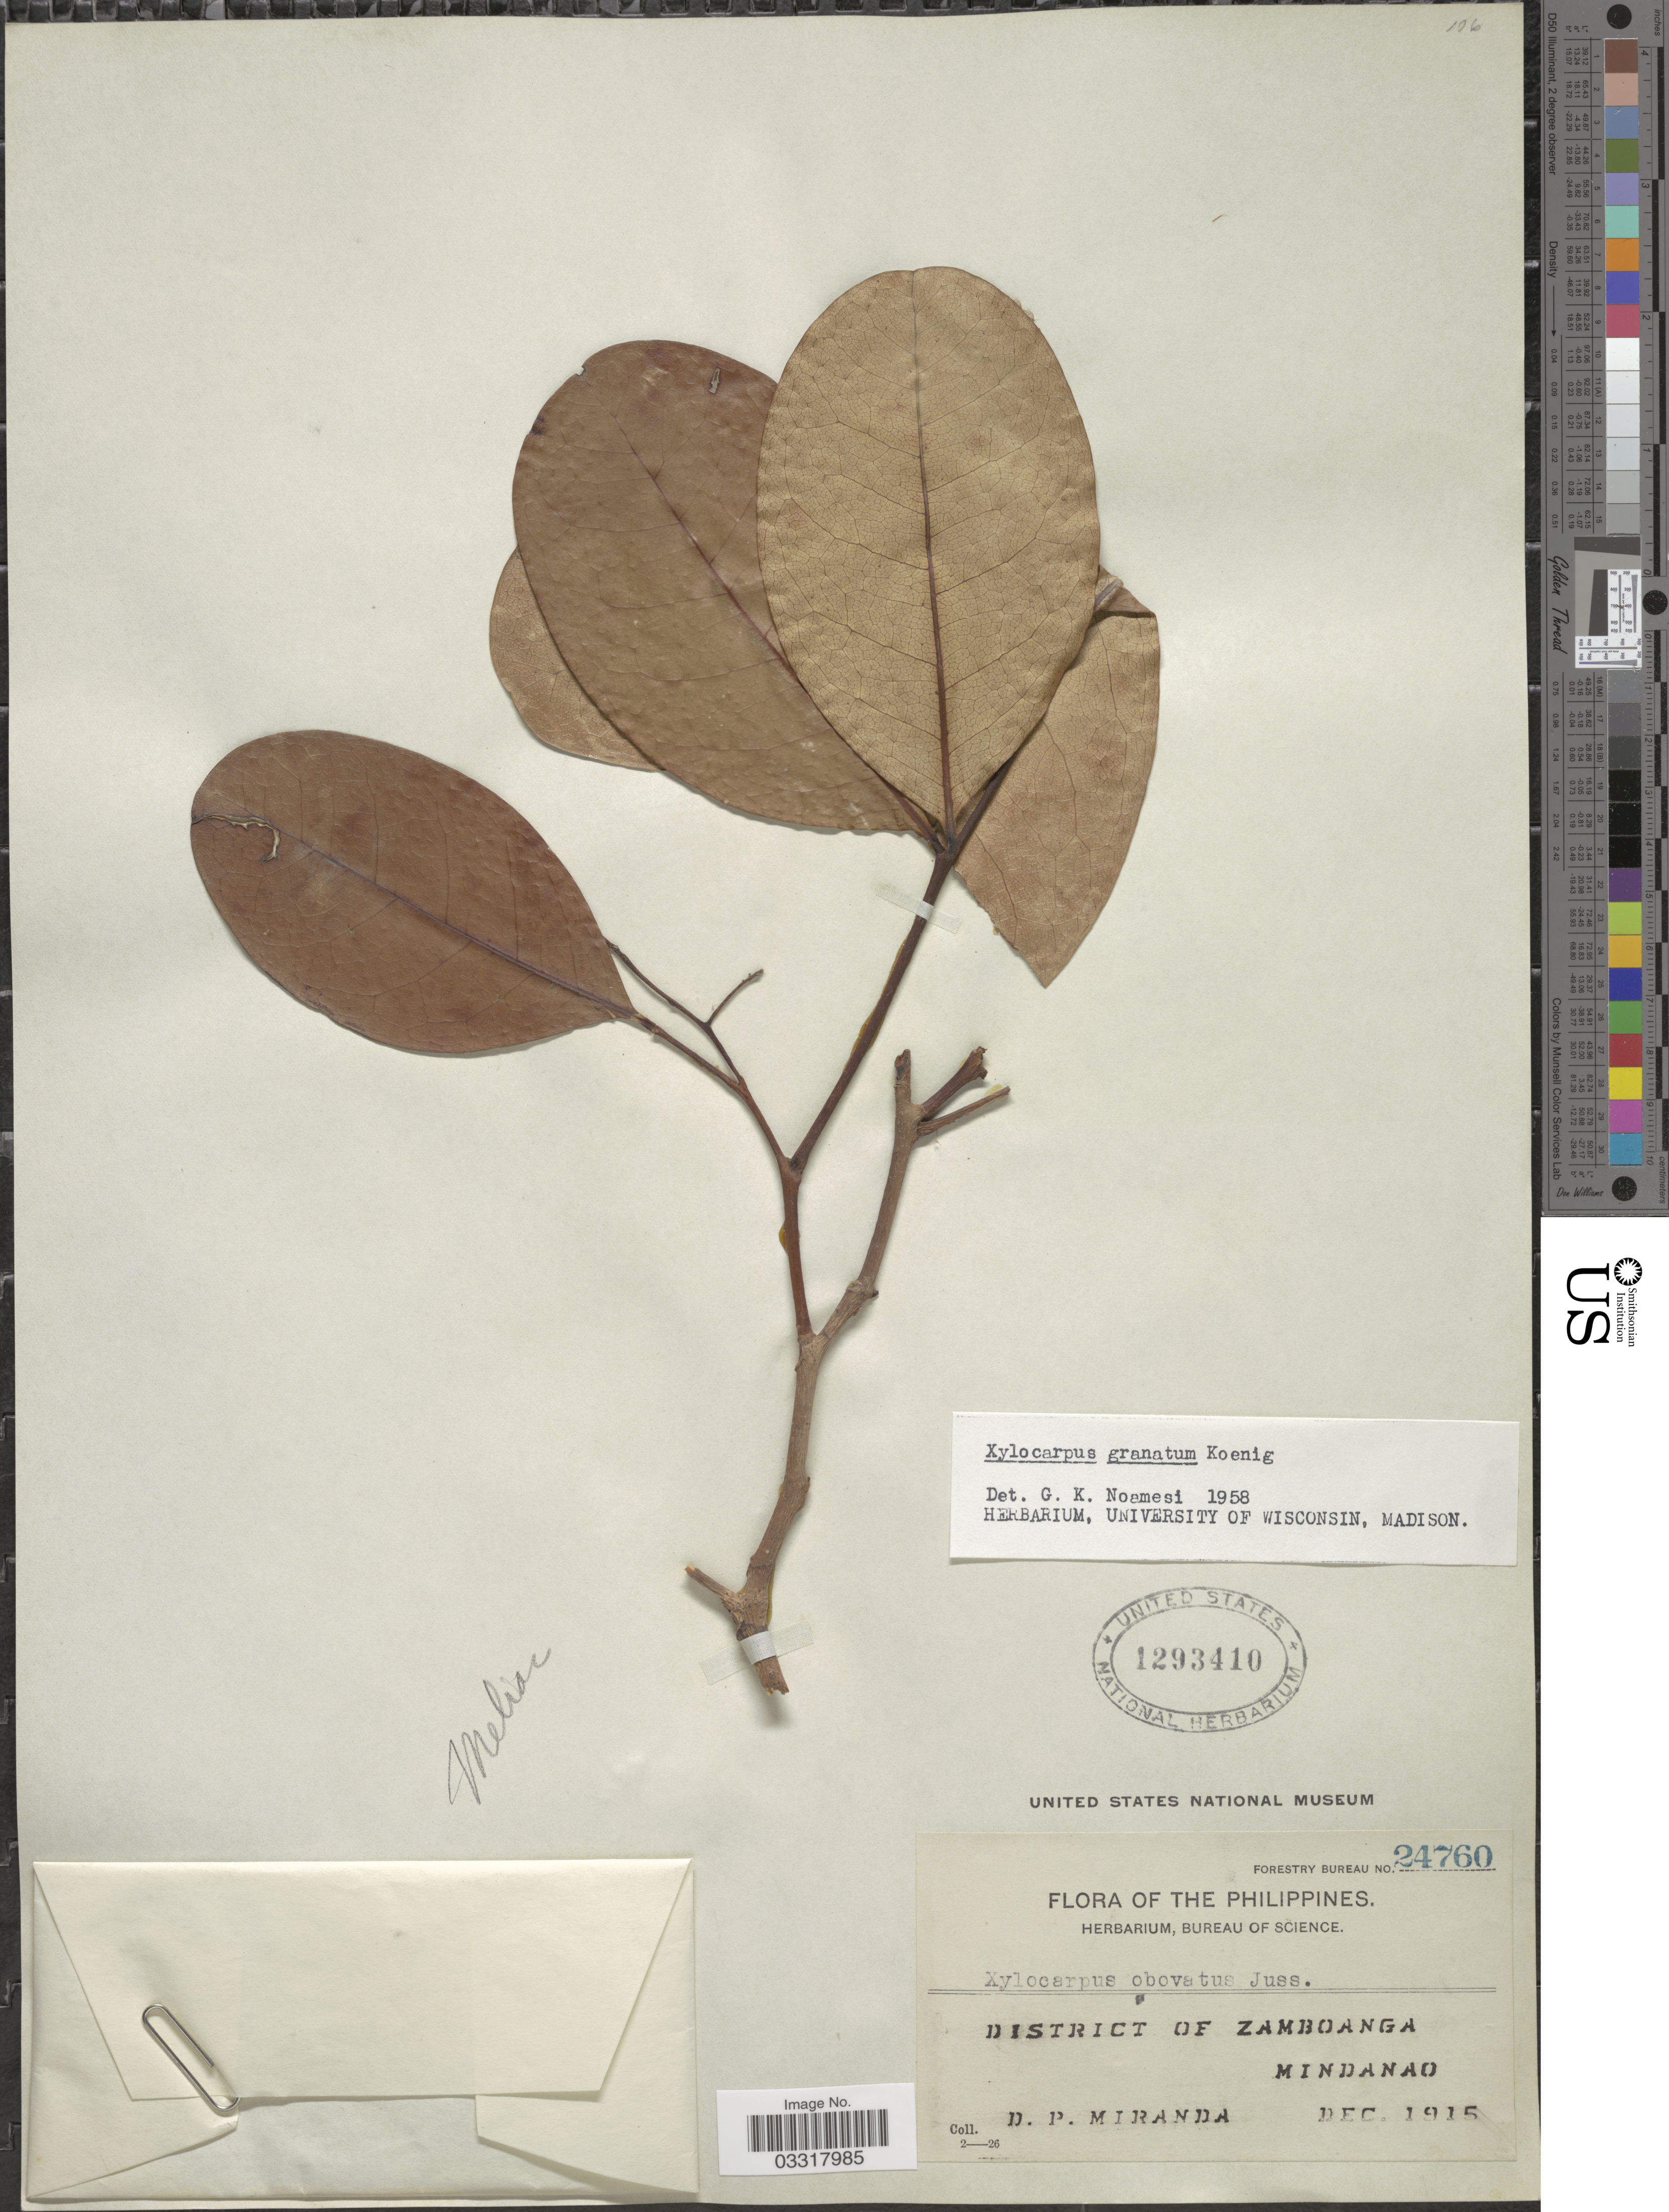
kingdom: Plantae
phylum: Tracheophyta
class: Magnoliopsida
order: Sapindales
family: Meliaceae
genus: Xylocarpus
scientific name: Xylocarpus granatum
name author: J. Koenig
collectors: D. P. Miranda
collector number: Forestry Bureau 24760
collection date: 1915-12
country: Philippines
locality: District of Zamboanga. Mindanao.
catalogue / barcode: US 1293410